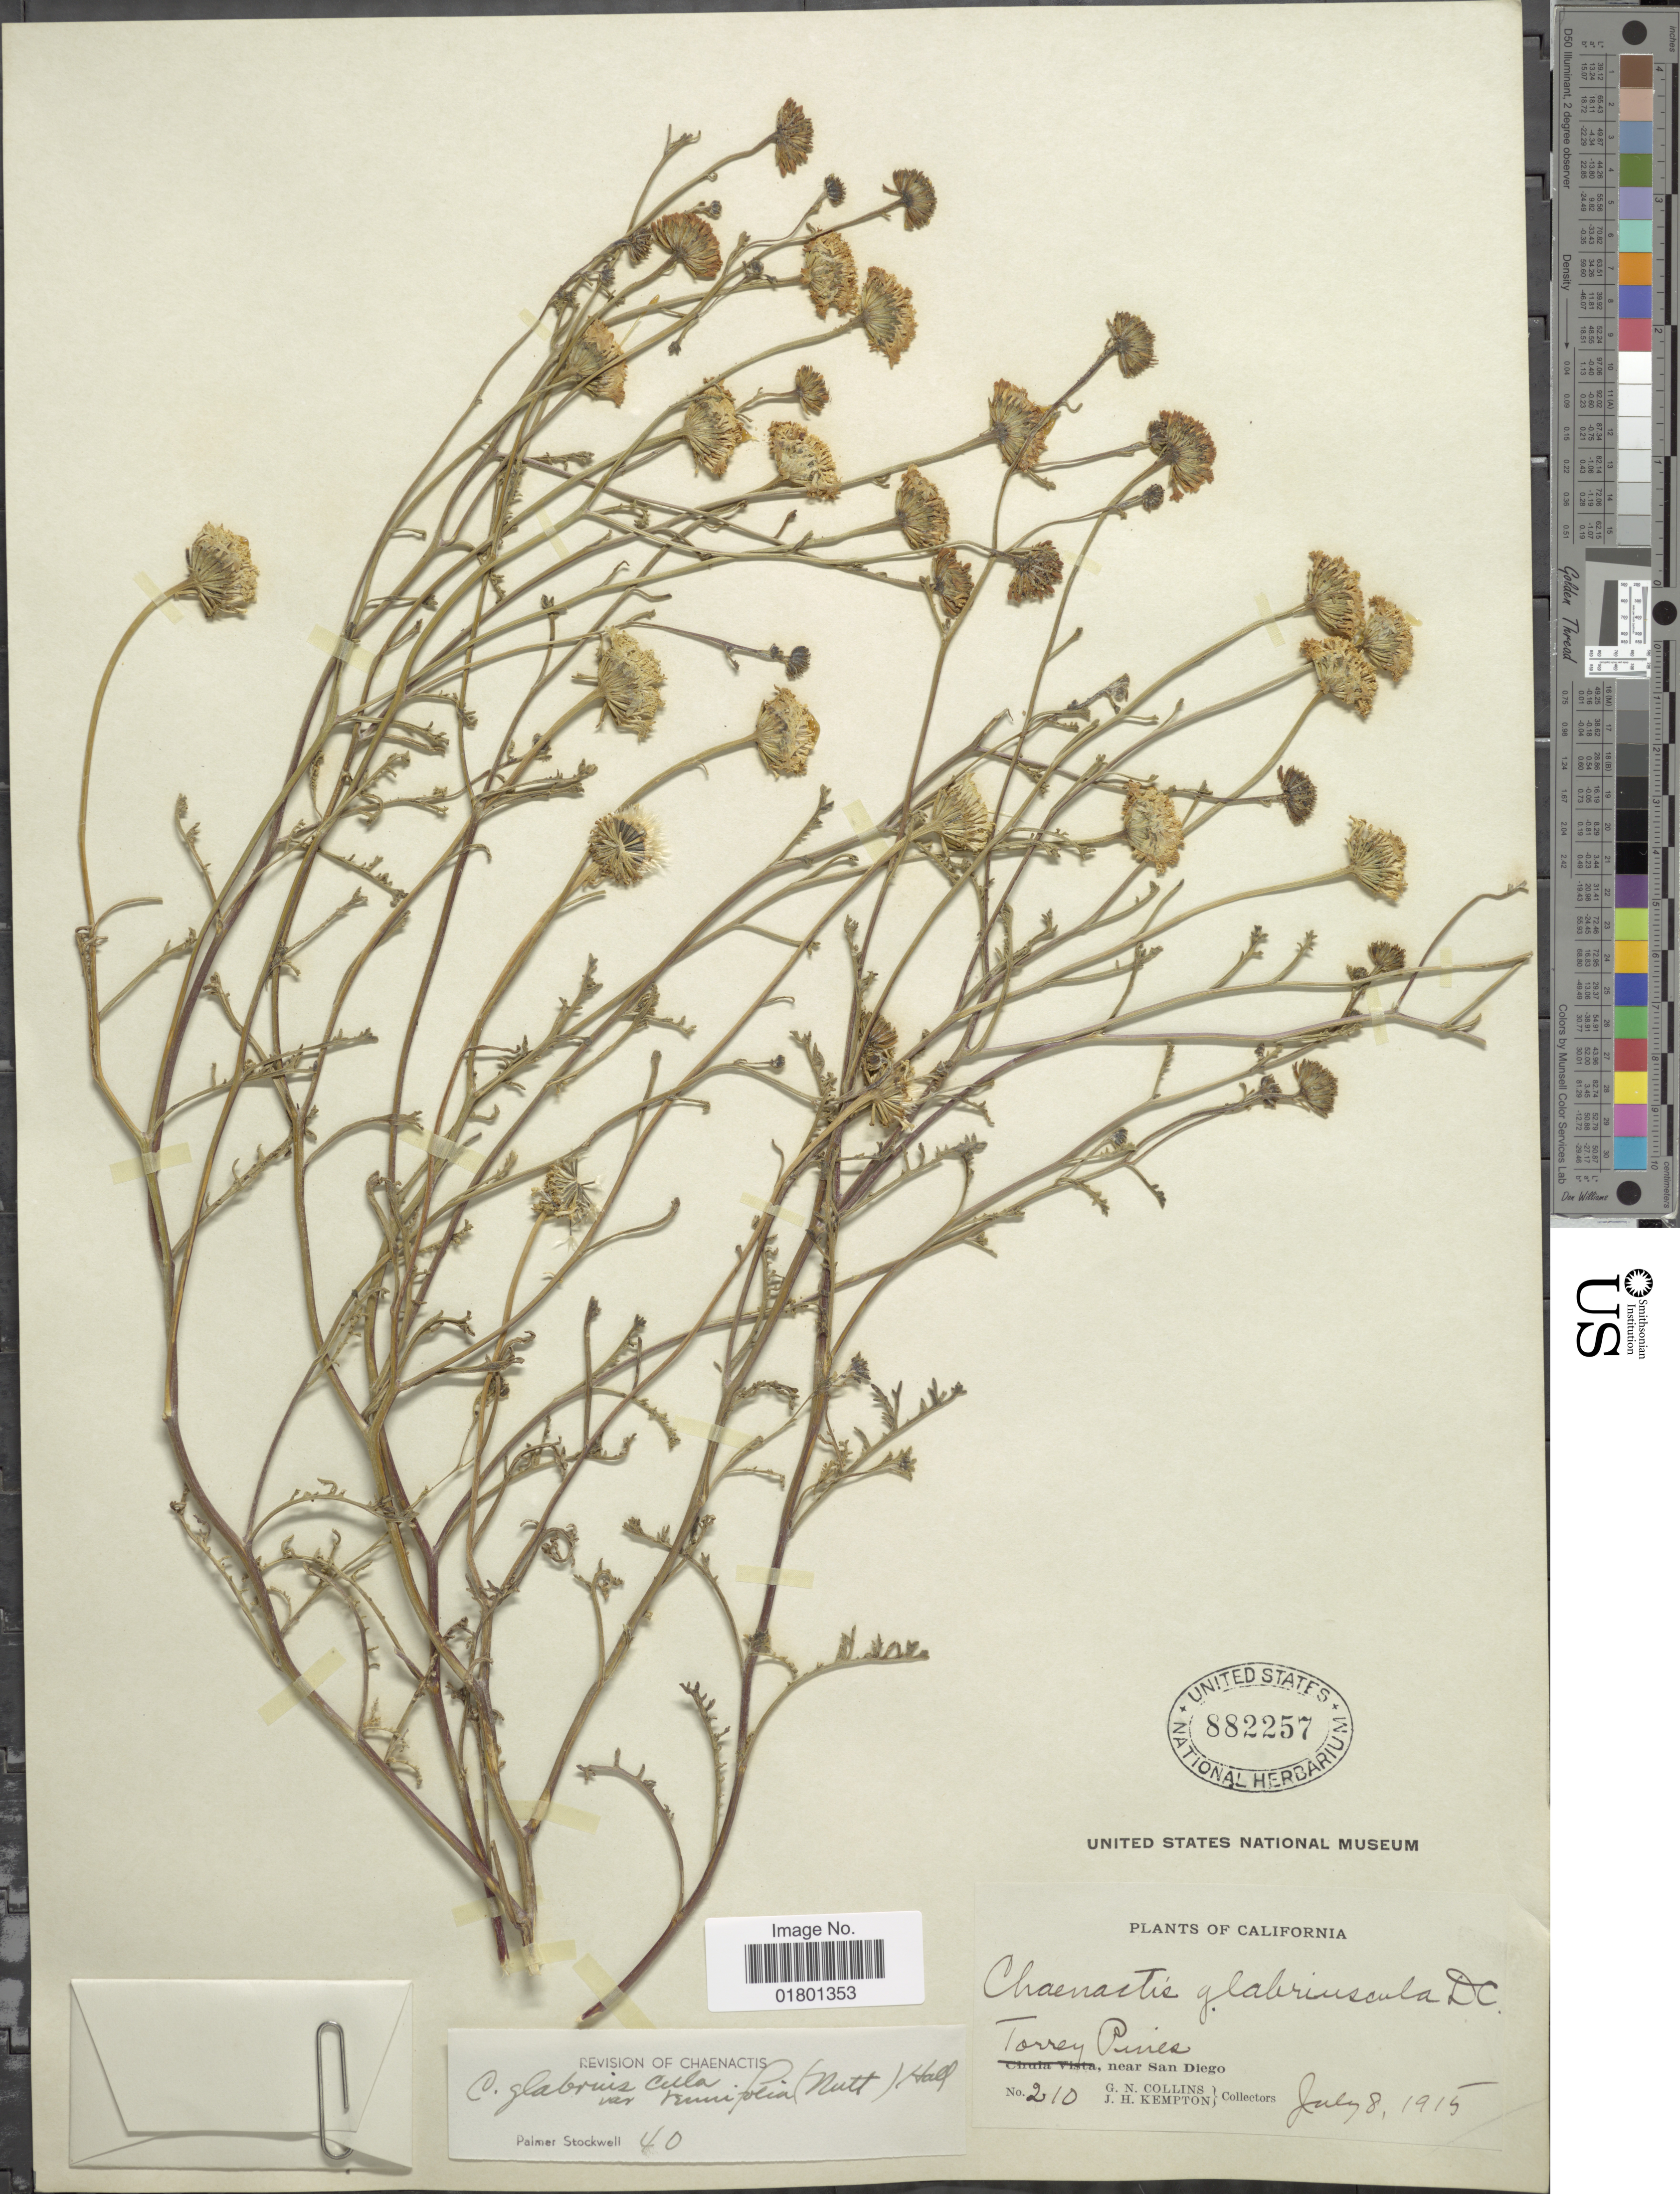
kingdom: Plantae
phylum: Tracheophyta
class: Magnoliopsida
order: Asterales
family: Asteraceae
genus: Chaenactis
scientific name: Chaenactis glabriuscula var. tenuifolia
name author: (Nutt.) Hall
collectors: G. Collins & J. H. Kempton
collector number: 210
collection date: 1915-07-08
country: United States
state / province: California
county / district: San Diego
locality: Torrey Pines, near San Diego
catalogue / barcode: US 882257